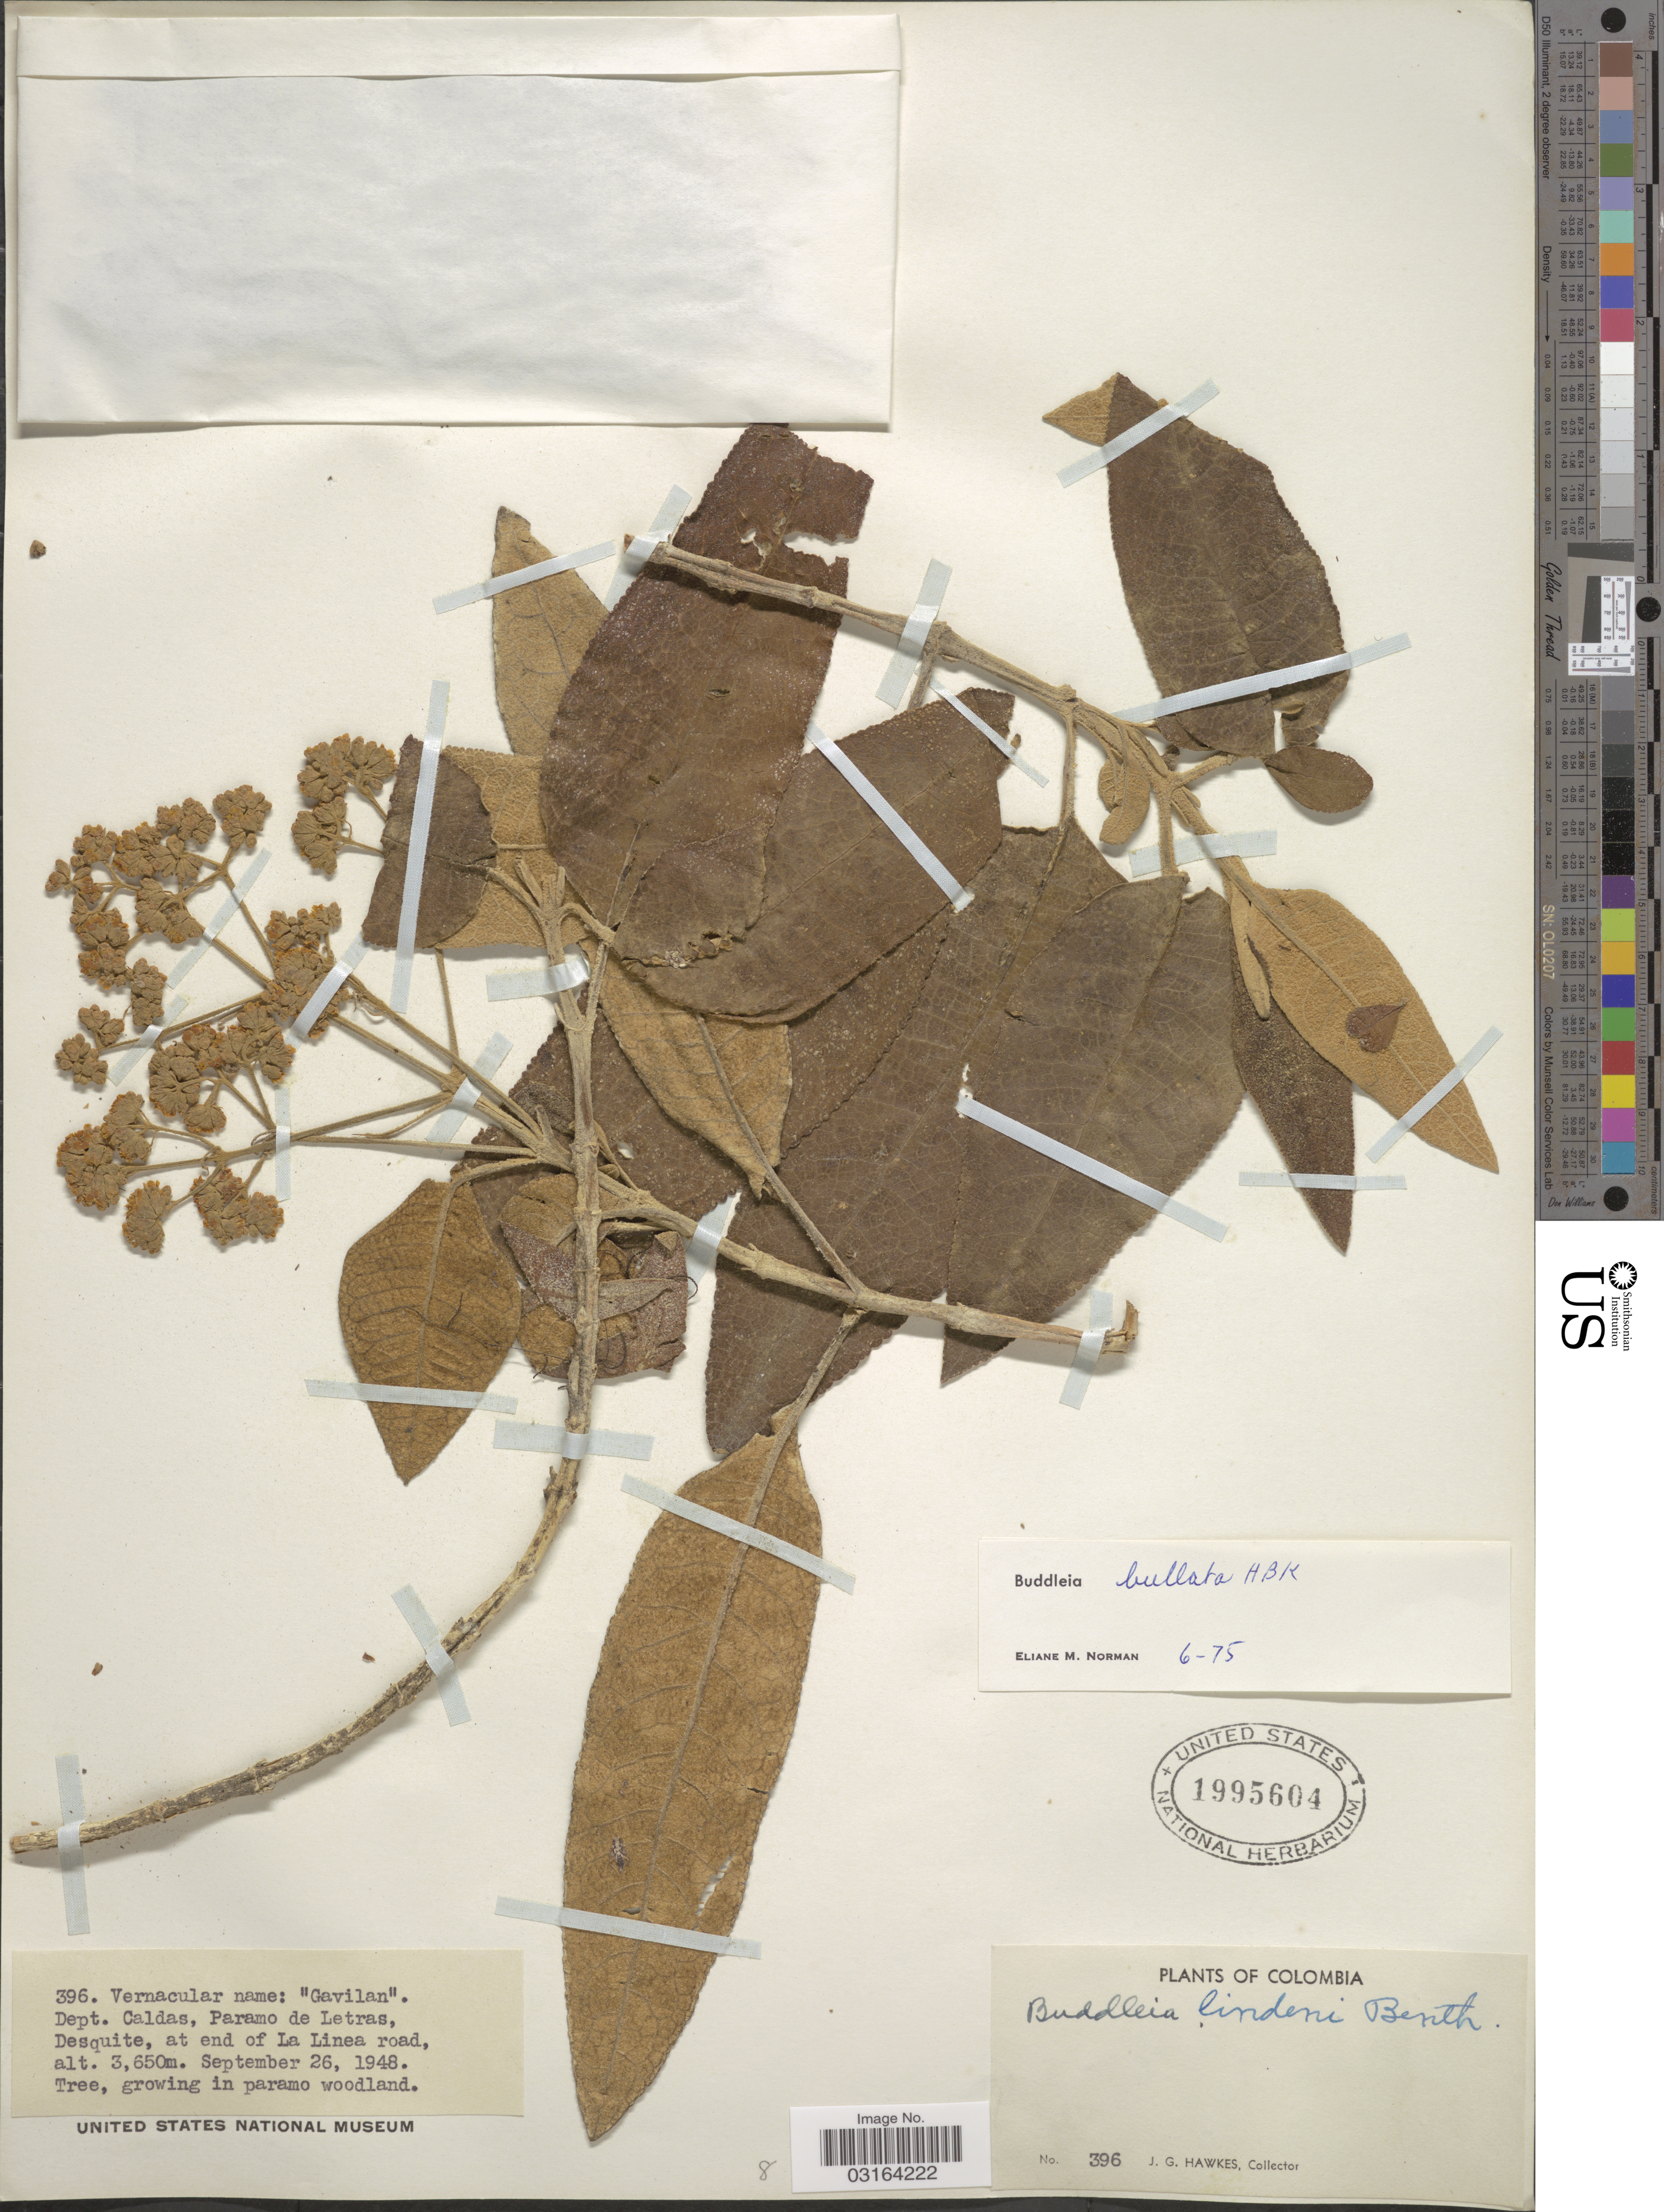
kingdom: Plantae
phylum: Tracheophyta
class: Magnoliopsida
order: Lamiales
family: Scrophulariaceae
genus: Buddleja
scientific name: Buddleja bullata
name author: Kunth in Humb. & et al.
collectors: J. Hawkes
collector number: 396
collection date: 1948-09-26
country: Colombia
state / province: Caldas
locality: Dept. Caldas, Paramo de Letras, Desquite, at end of La Linea road.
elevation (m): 3650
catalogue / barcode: US 1995604